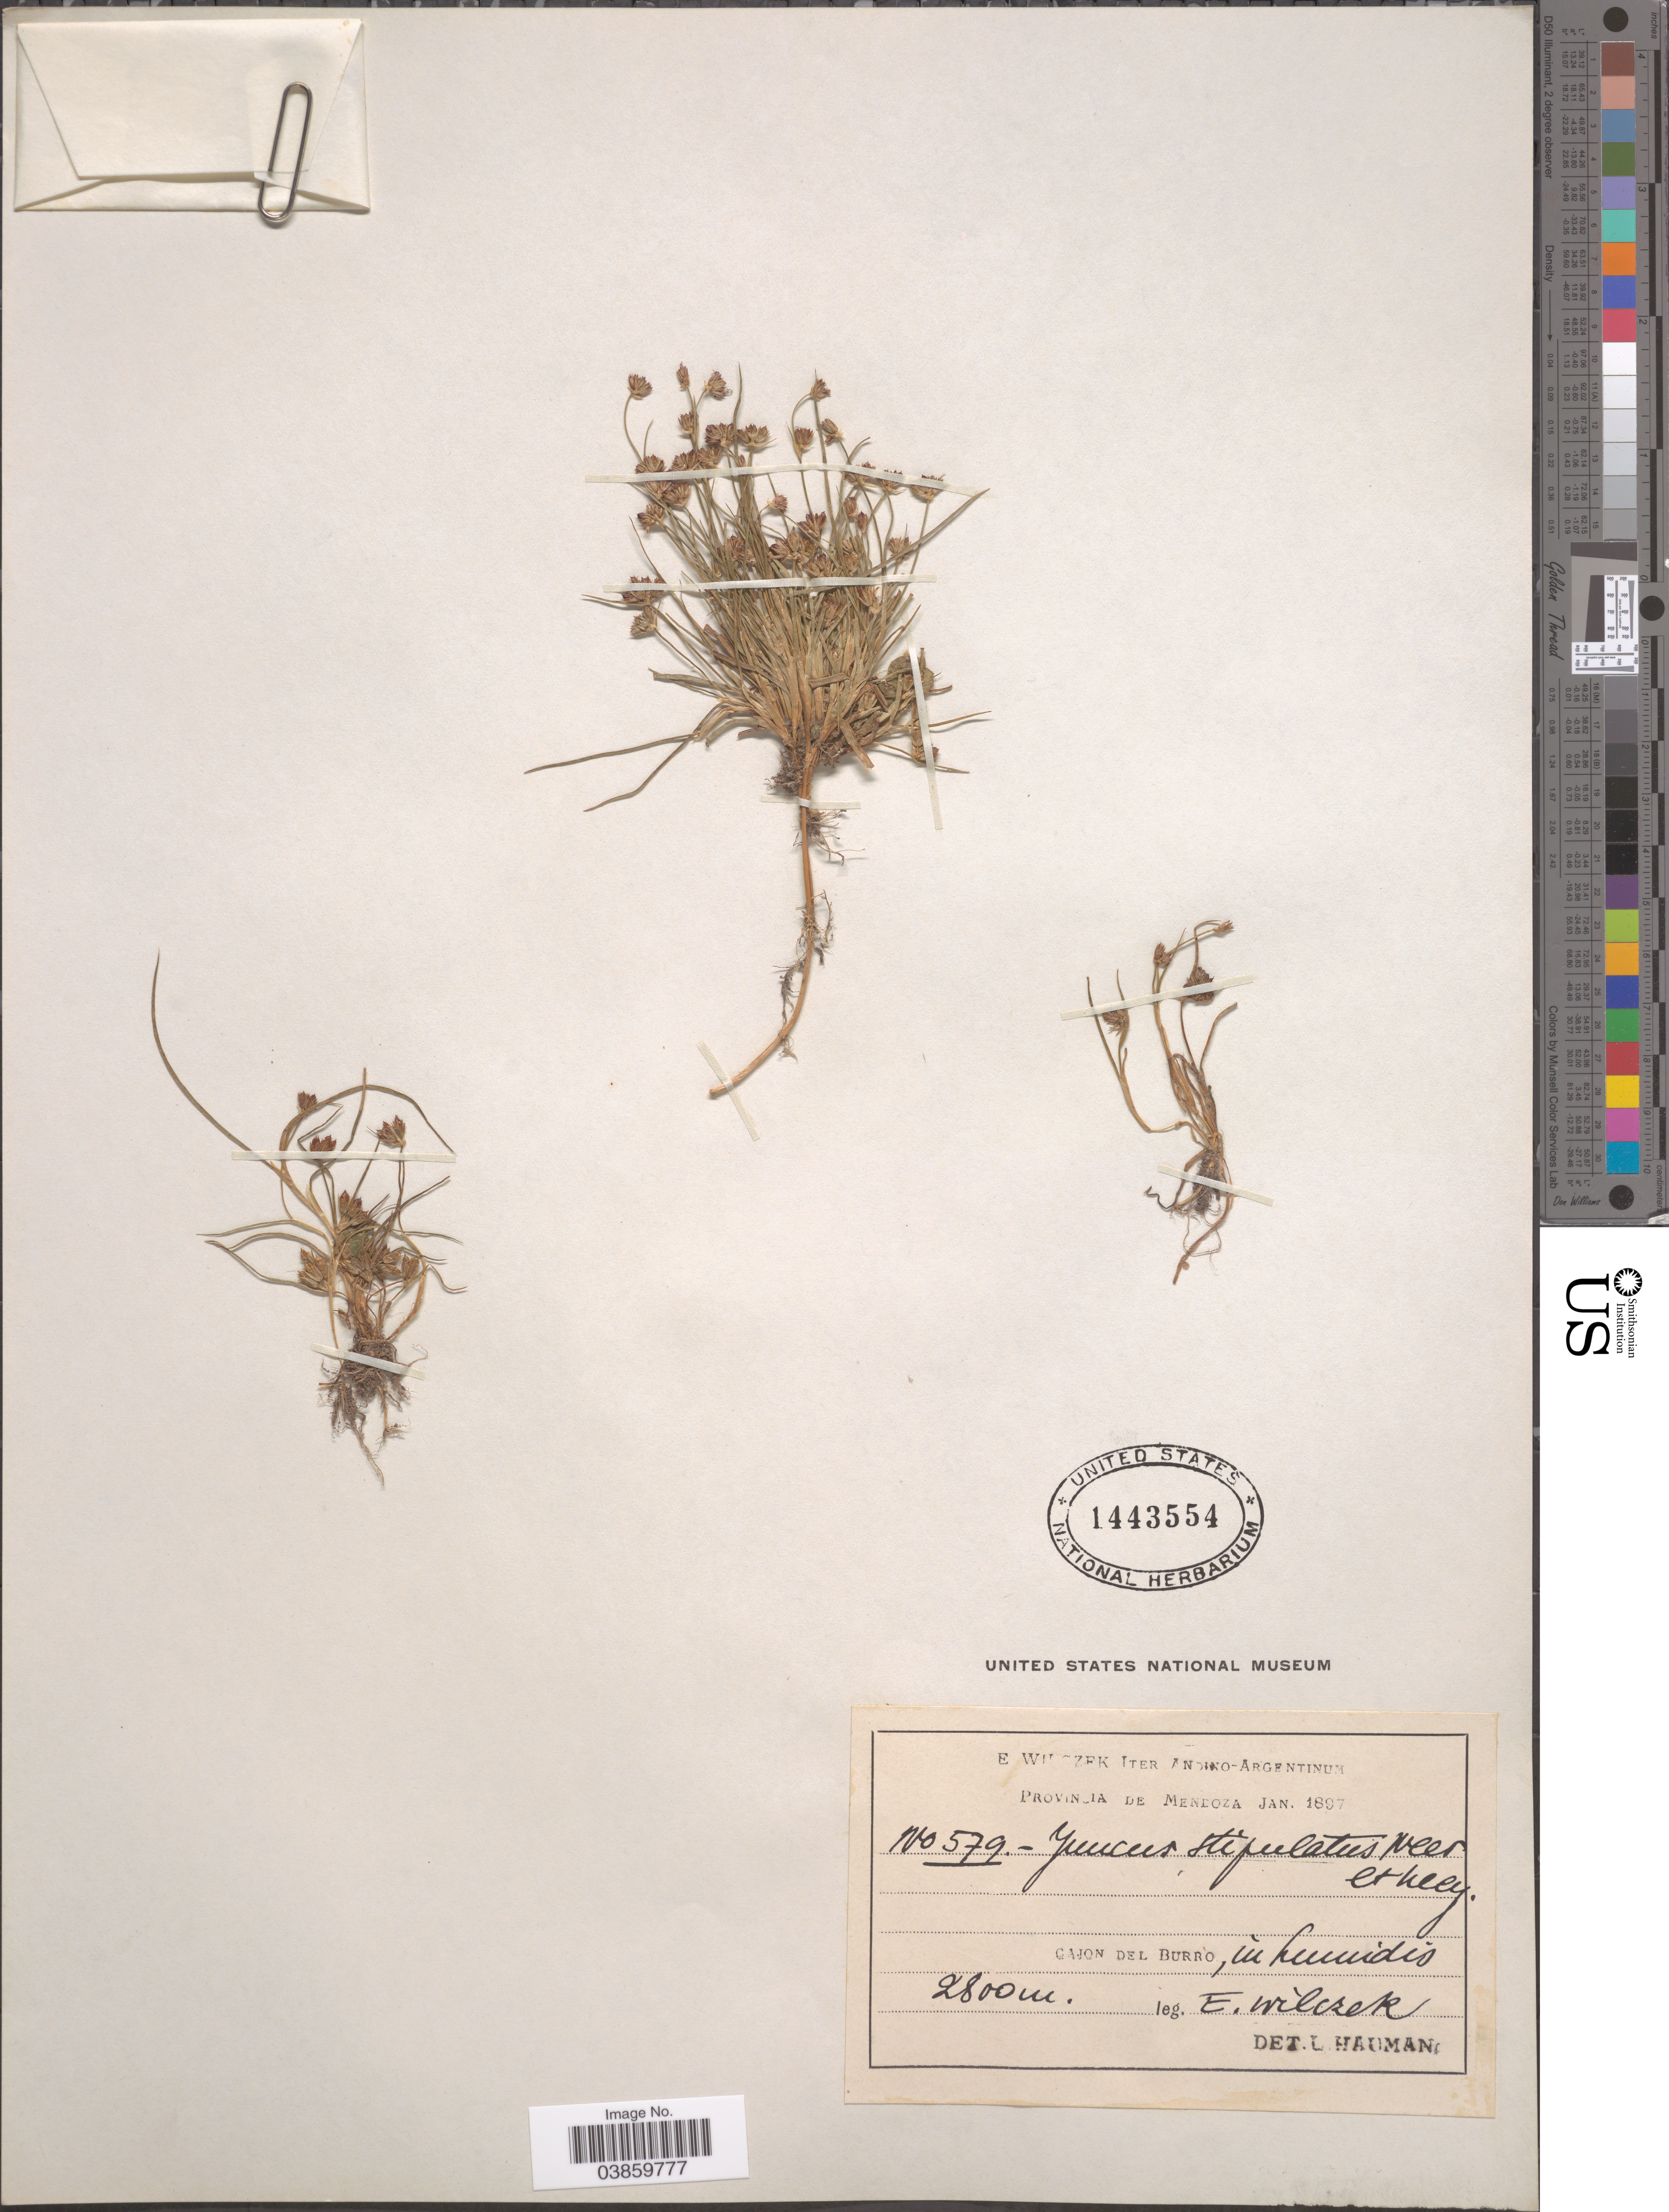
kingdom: Plantae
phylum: Tracheophyta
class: Liliopsida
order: Poales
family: Juncaceae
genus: Juncus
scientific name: Juncus stipulatus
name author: Nees & Meyen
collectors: E. Wilczek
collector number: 579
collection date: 1897-01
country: Argentina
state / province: Mendoza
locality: Iter Andino-Argentinum [unsure placement] Cajon del Burro, in humidis.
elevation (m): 2800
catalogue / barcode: US 1443554